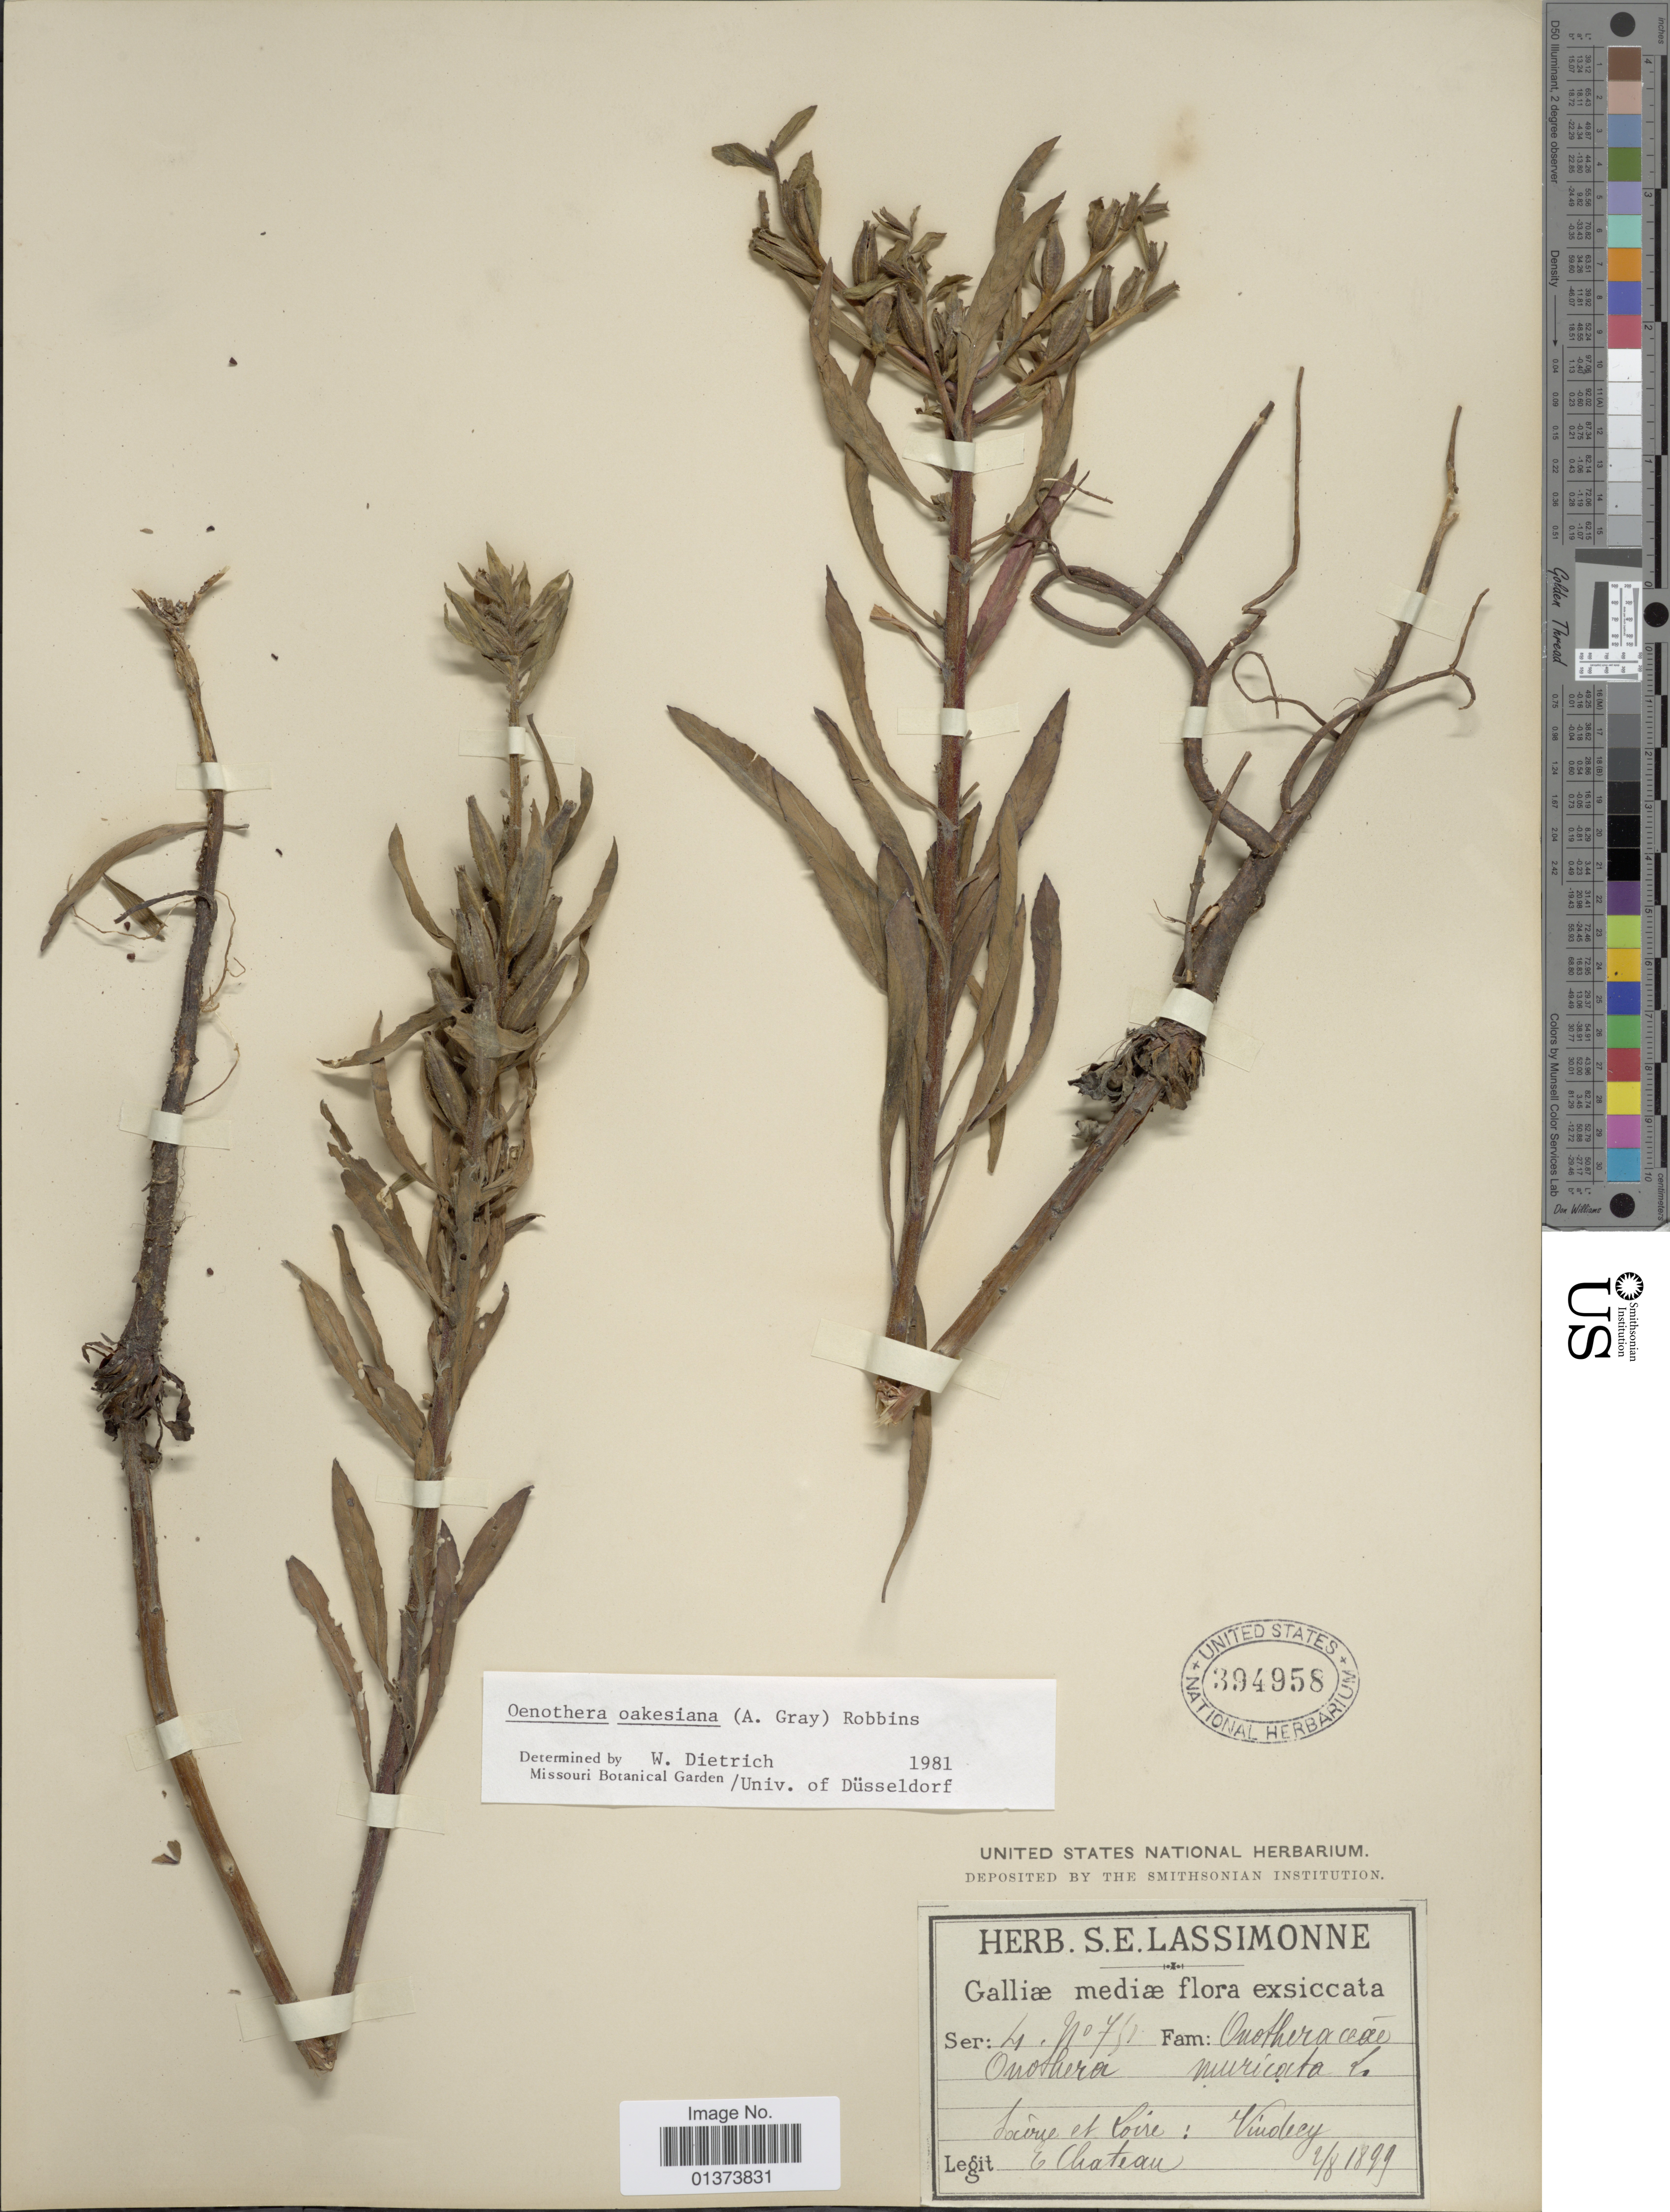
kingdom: Plantae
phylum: Tracheophyta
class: Magnoliopsida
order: Myrtales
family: Onagraceae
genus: Oenothera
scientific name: Oenothera oakesiana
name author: (A. Gray) J.W. Robbins ex S. Watson & J.M. Coult.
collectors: E. Chateau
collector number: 750*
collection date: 1899-08-02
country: France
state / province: Bourgogne-Franche-Comté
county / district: Saône-et-Loire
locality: Galliae mediae, Saone et Loire: Vindecy [interpreted]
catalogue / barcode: US 394958